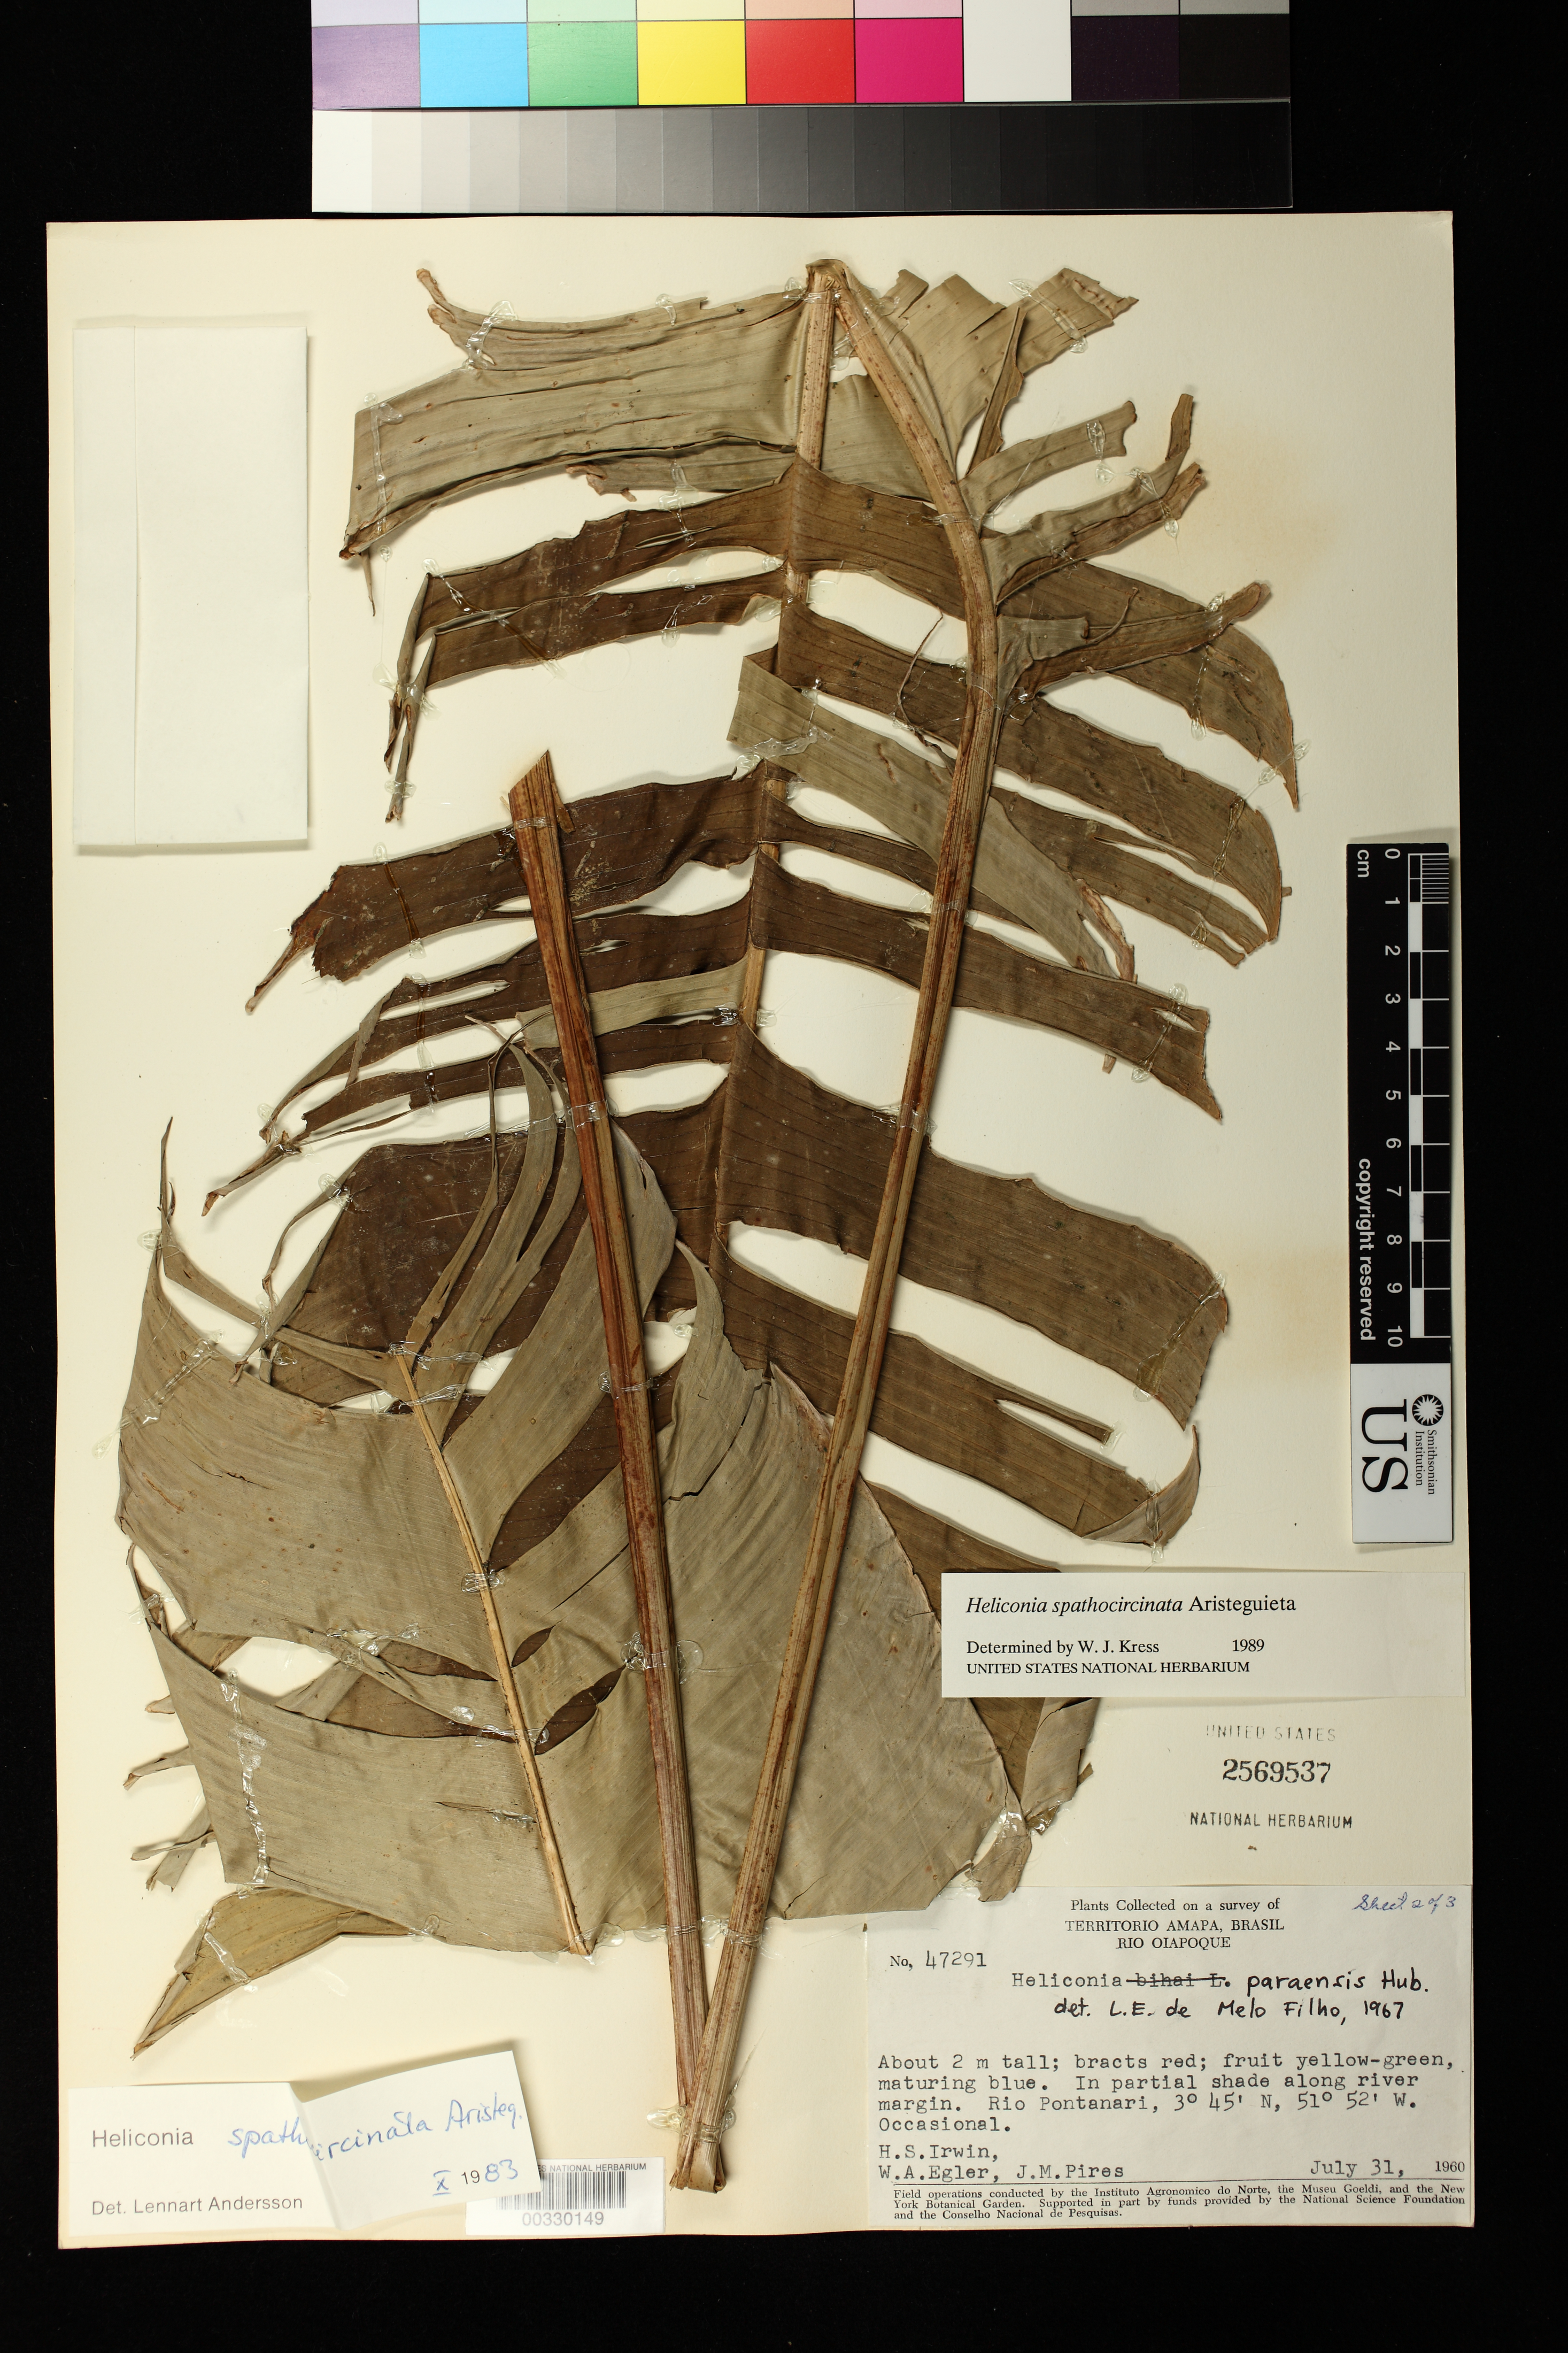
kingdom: Plantae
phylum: Tracheophyta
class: Liliopsida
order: Zingiberales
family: Heliconiaceae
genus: Heliconia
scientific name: Heliconia spathocircinata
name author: Aristeg.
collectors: H. Irwin, W. A. Egler & J. M. Pires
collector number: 47291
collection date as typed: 31 Jul 1960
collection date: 1960-07-31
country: Brazil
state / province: Amapá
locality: Plants of rio oiapoque, in partial shade along river margin, rio pontanari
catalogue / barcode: US 2569537